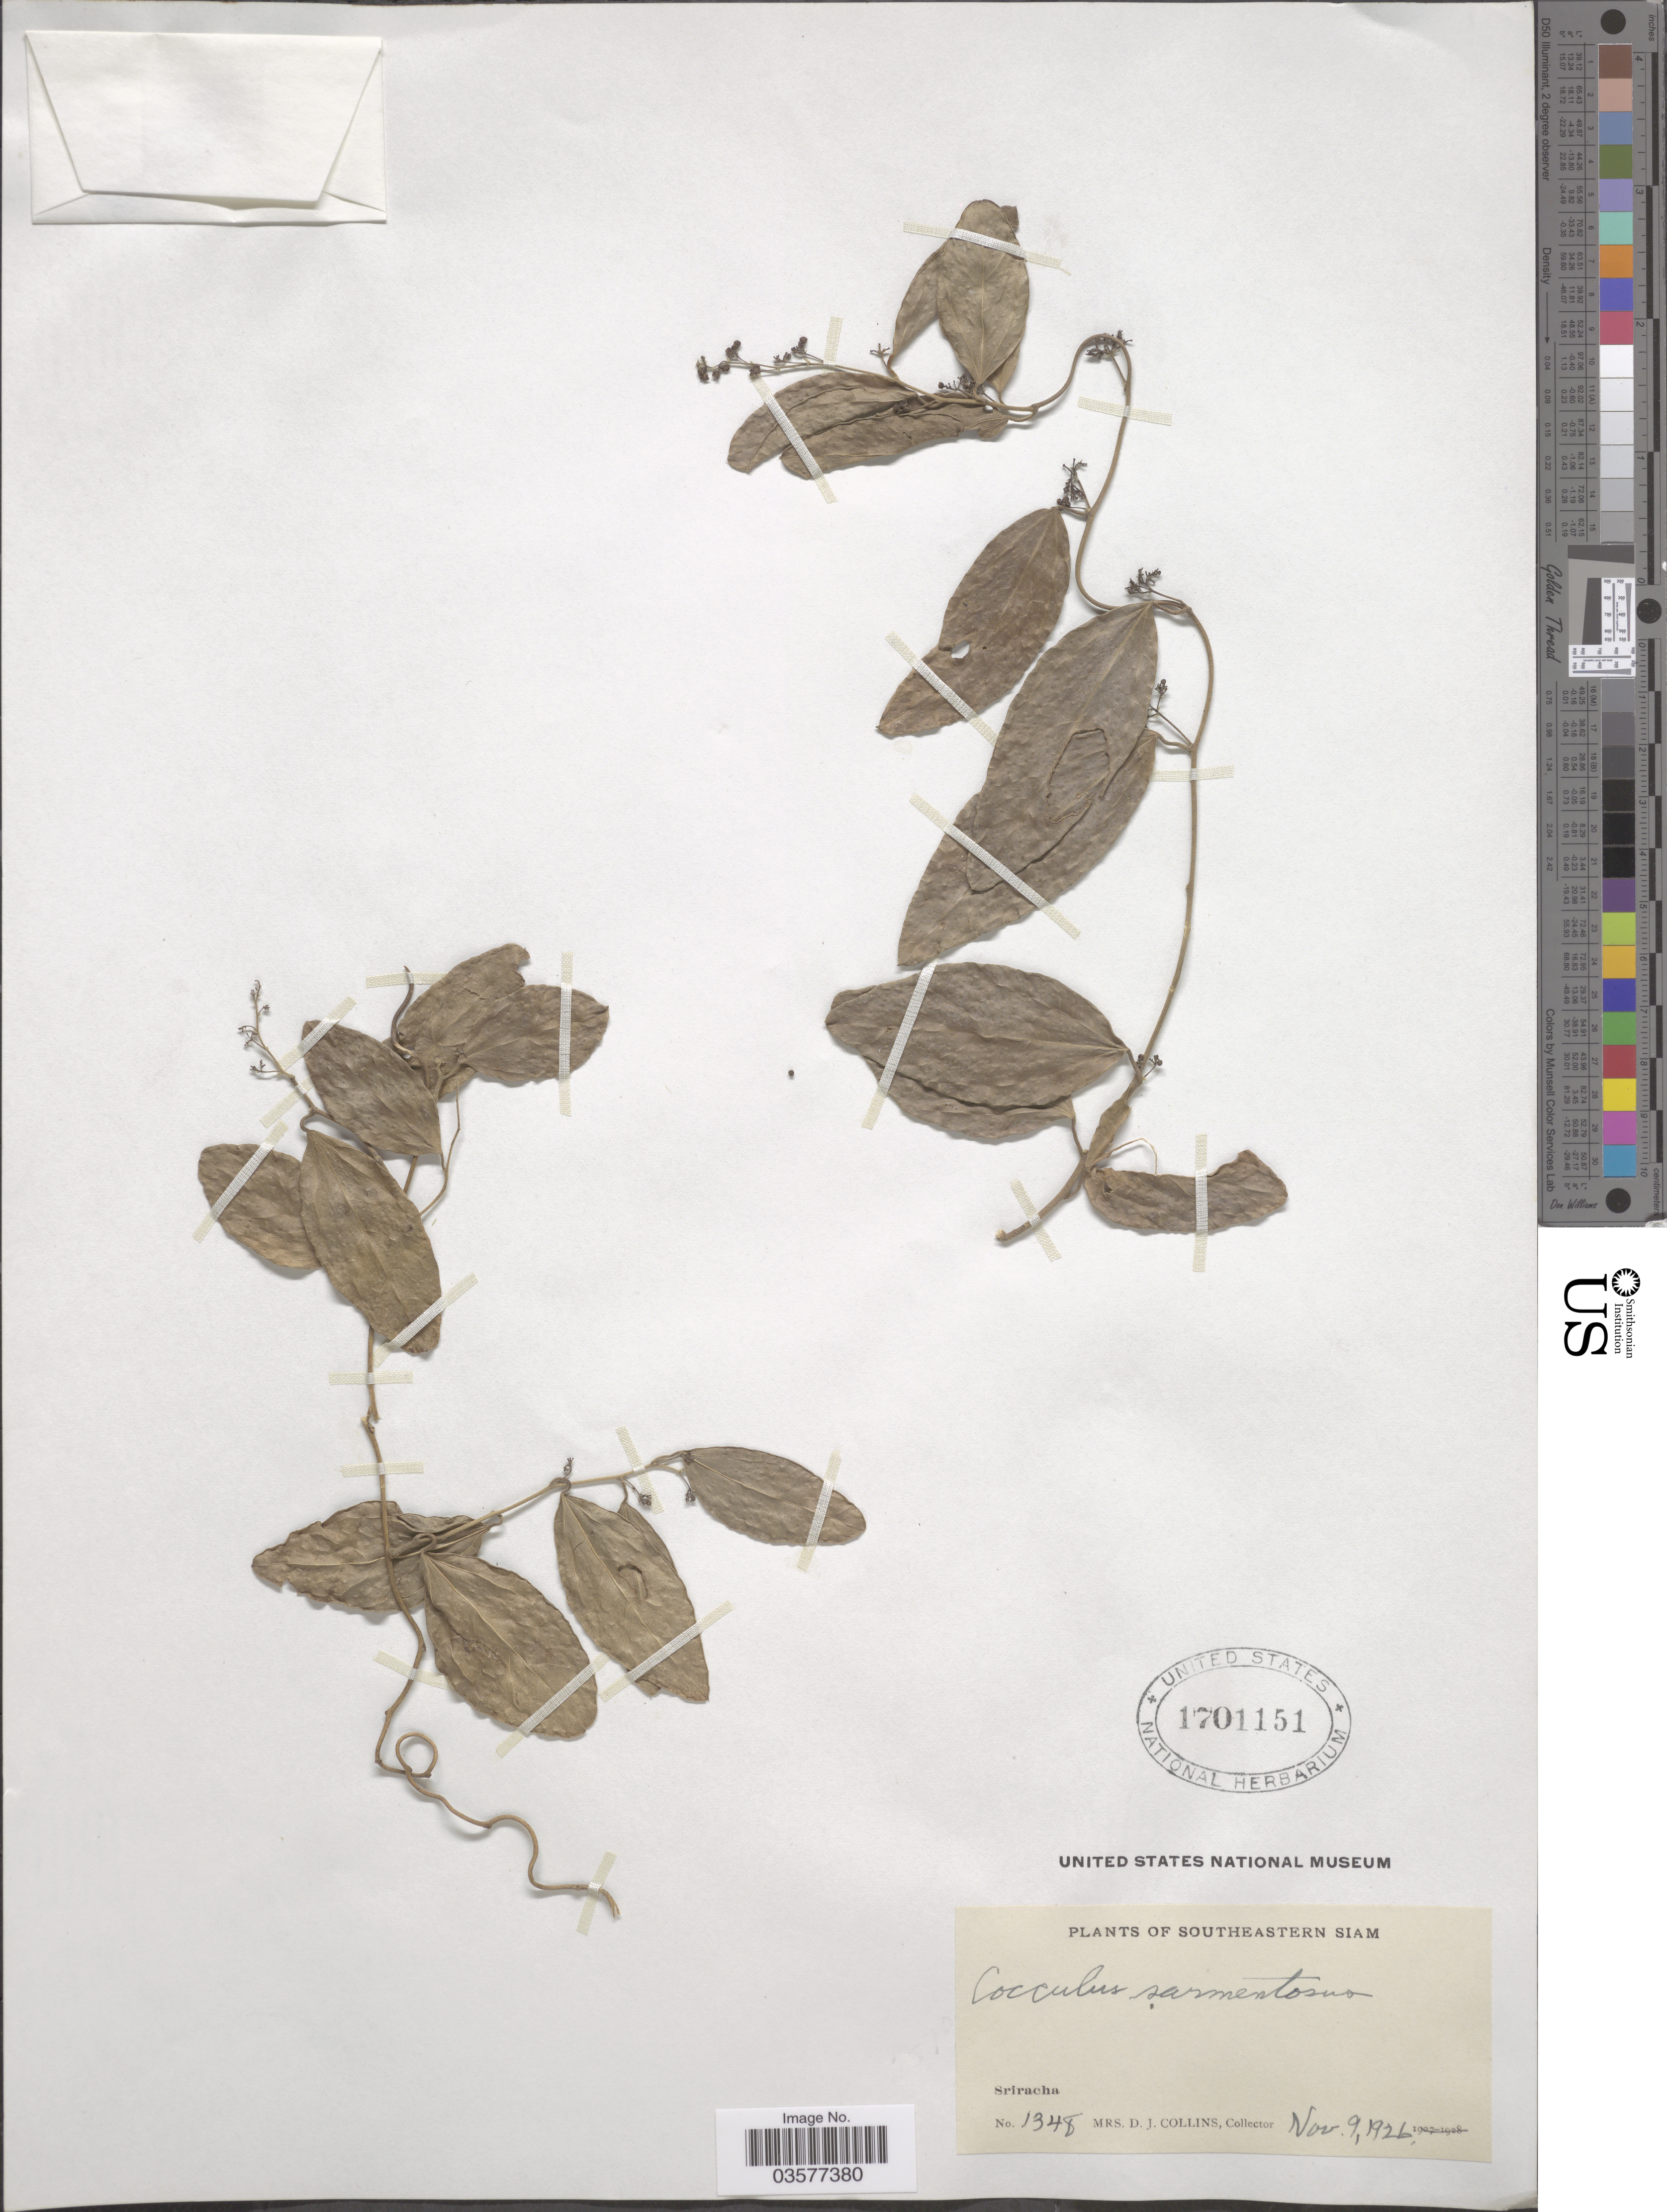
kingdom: Plantae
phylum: Tracheophyta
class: Magnoliopsida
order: Ranunculales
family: Menispermaceae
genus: Cocculus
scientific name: Cocculus orbiculatus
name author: (L.) DC.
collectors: Mrs. D. J. Collins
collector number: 1348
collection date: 1926-11-09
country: Thailand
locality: Southeastern Siam. Sriracha.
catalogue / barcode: US 1701151